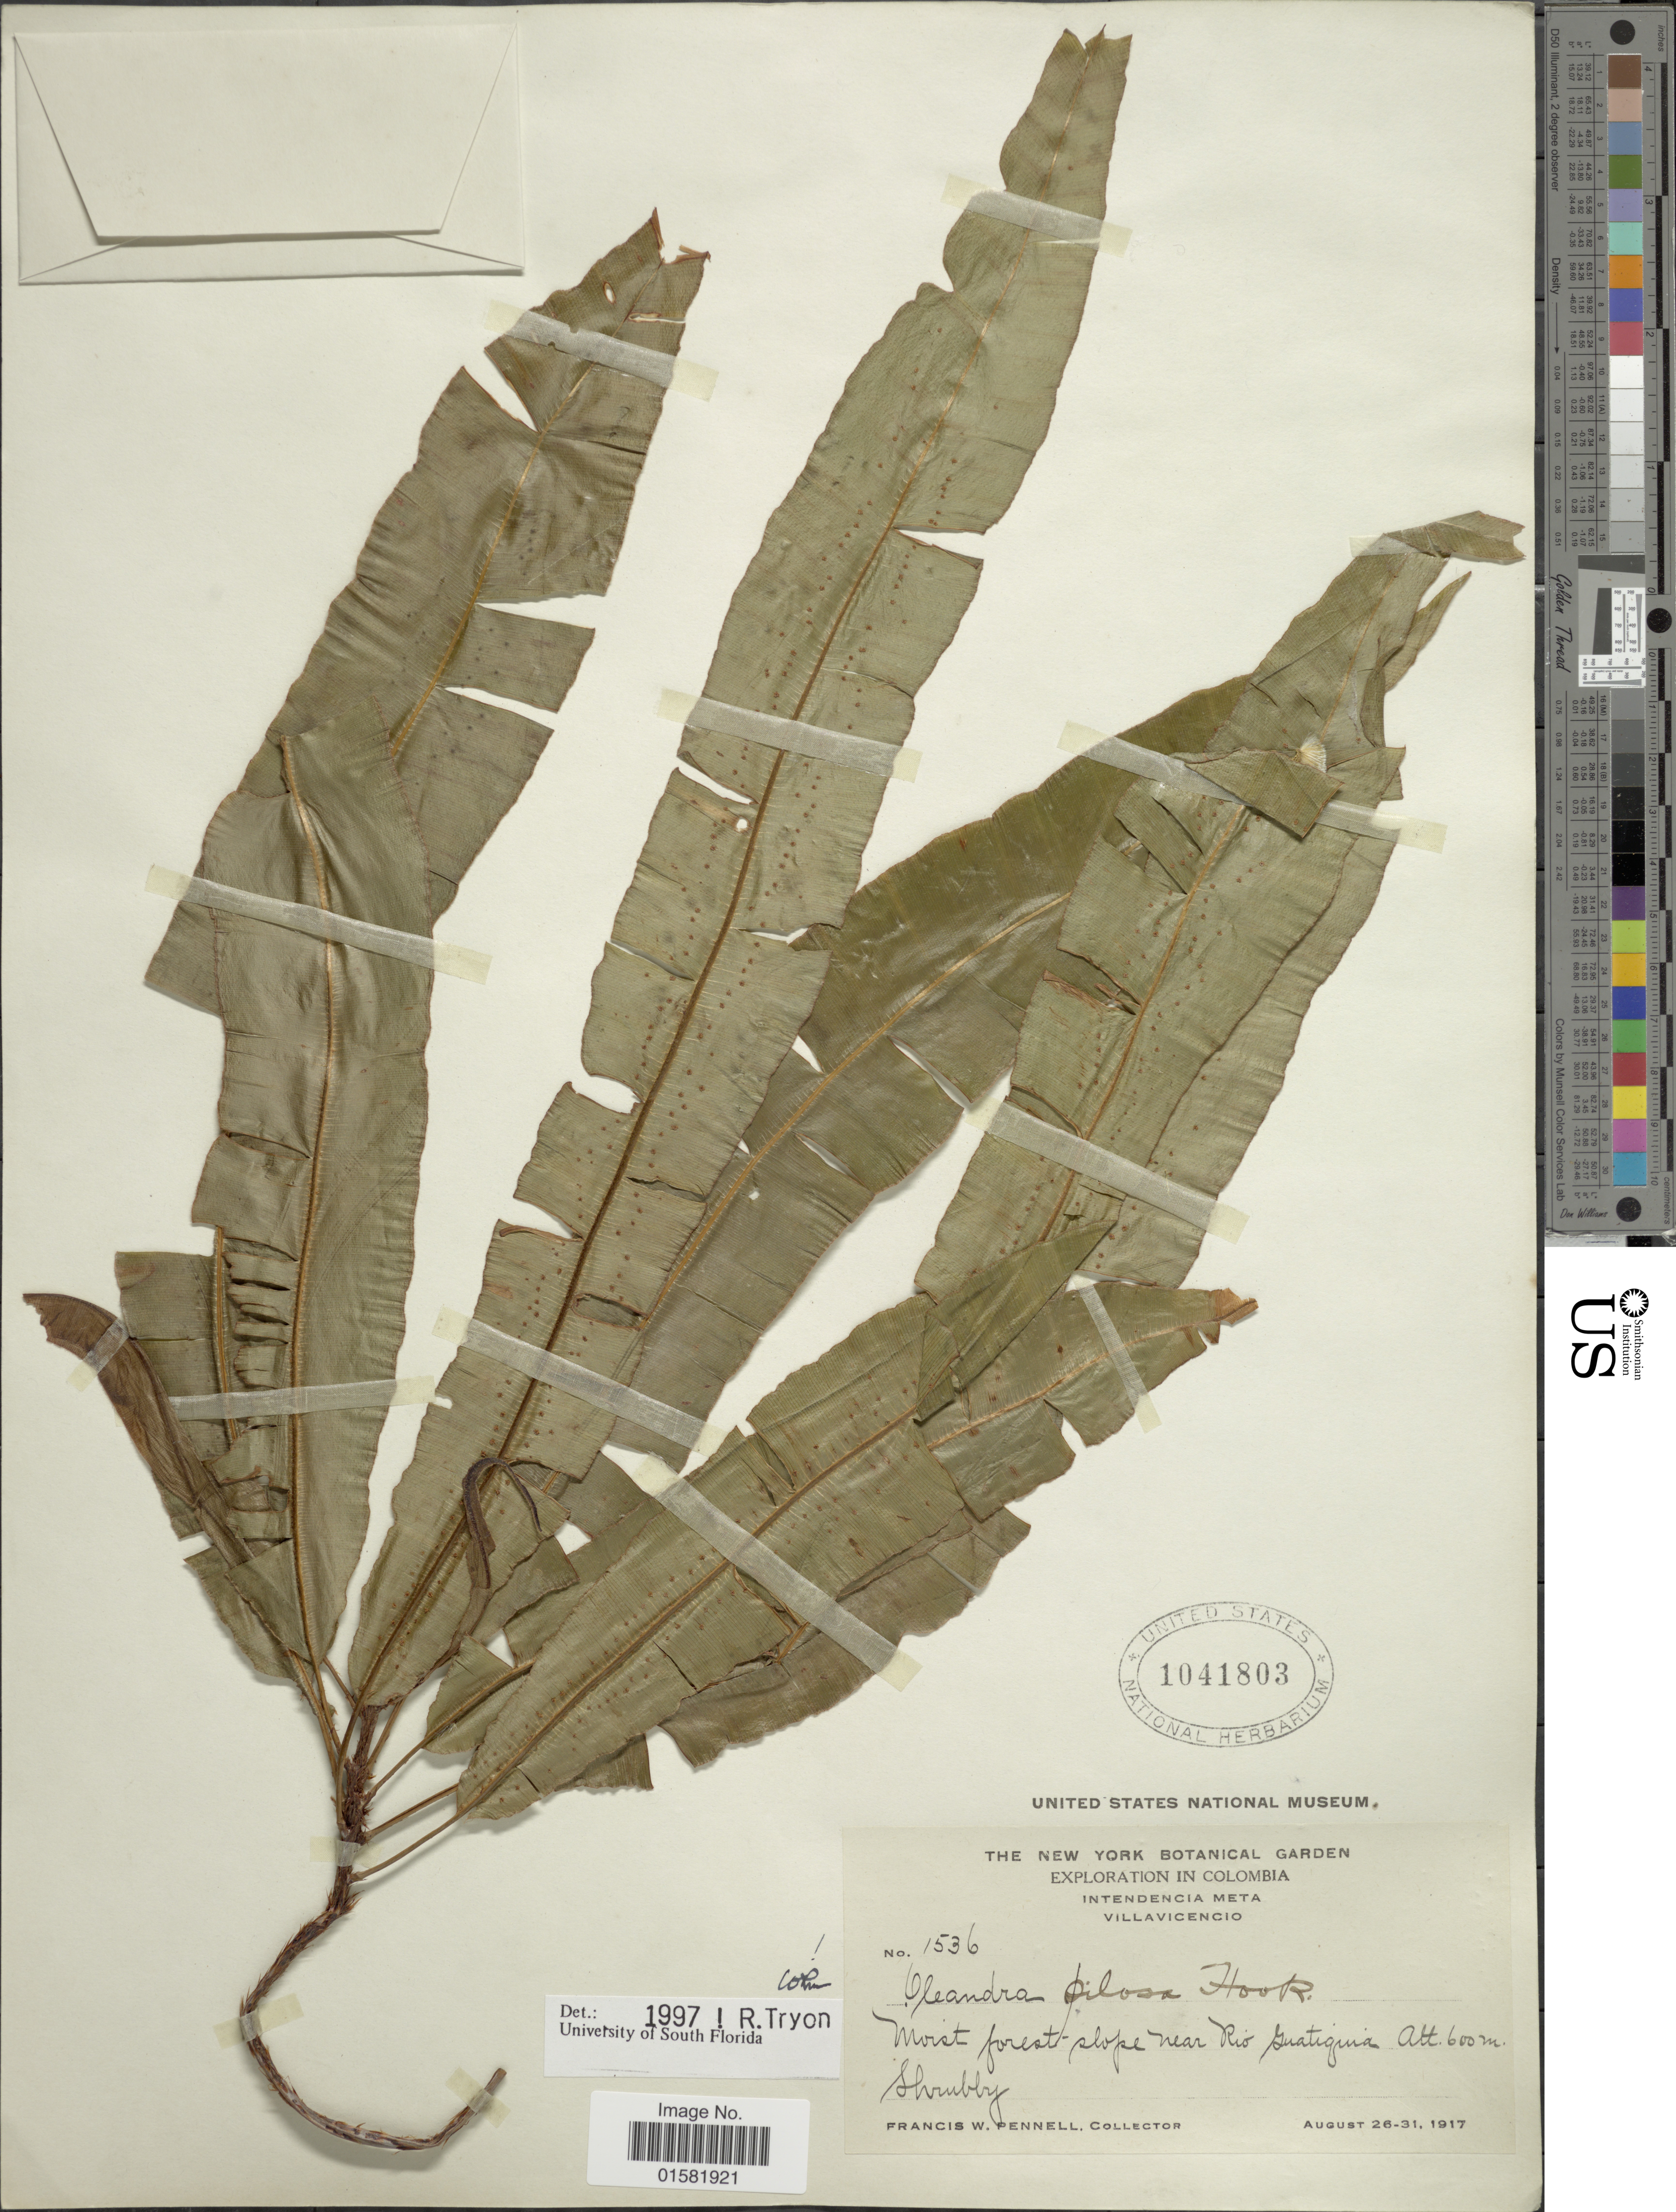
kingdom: Plantae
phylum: Tracheophyta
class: Polypodiopsida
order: Polypodiales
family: Oleandraceae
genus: Oleandra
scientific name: Oleandra pilosa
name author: Hook.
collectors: F. W. Pennell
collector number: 1536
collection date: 1917-08-26/1917-08-31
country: Colombia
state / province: Meta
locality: Colombia, Intendencia Meta Villavicencio, near Rio Guatiquia.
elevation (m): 600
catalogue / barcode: US 1041803